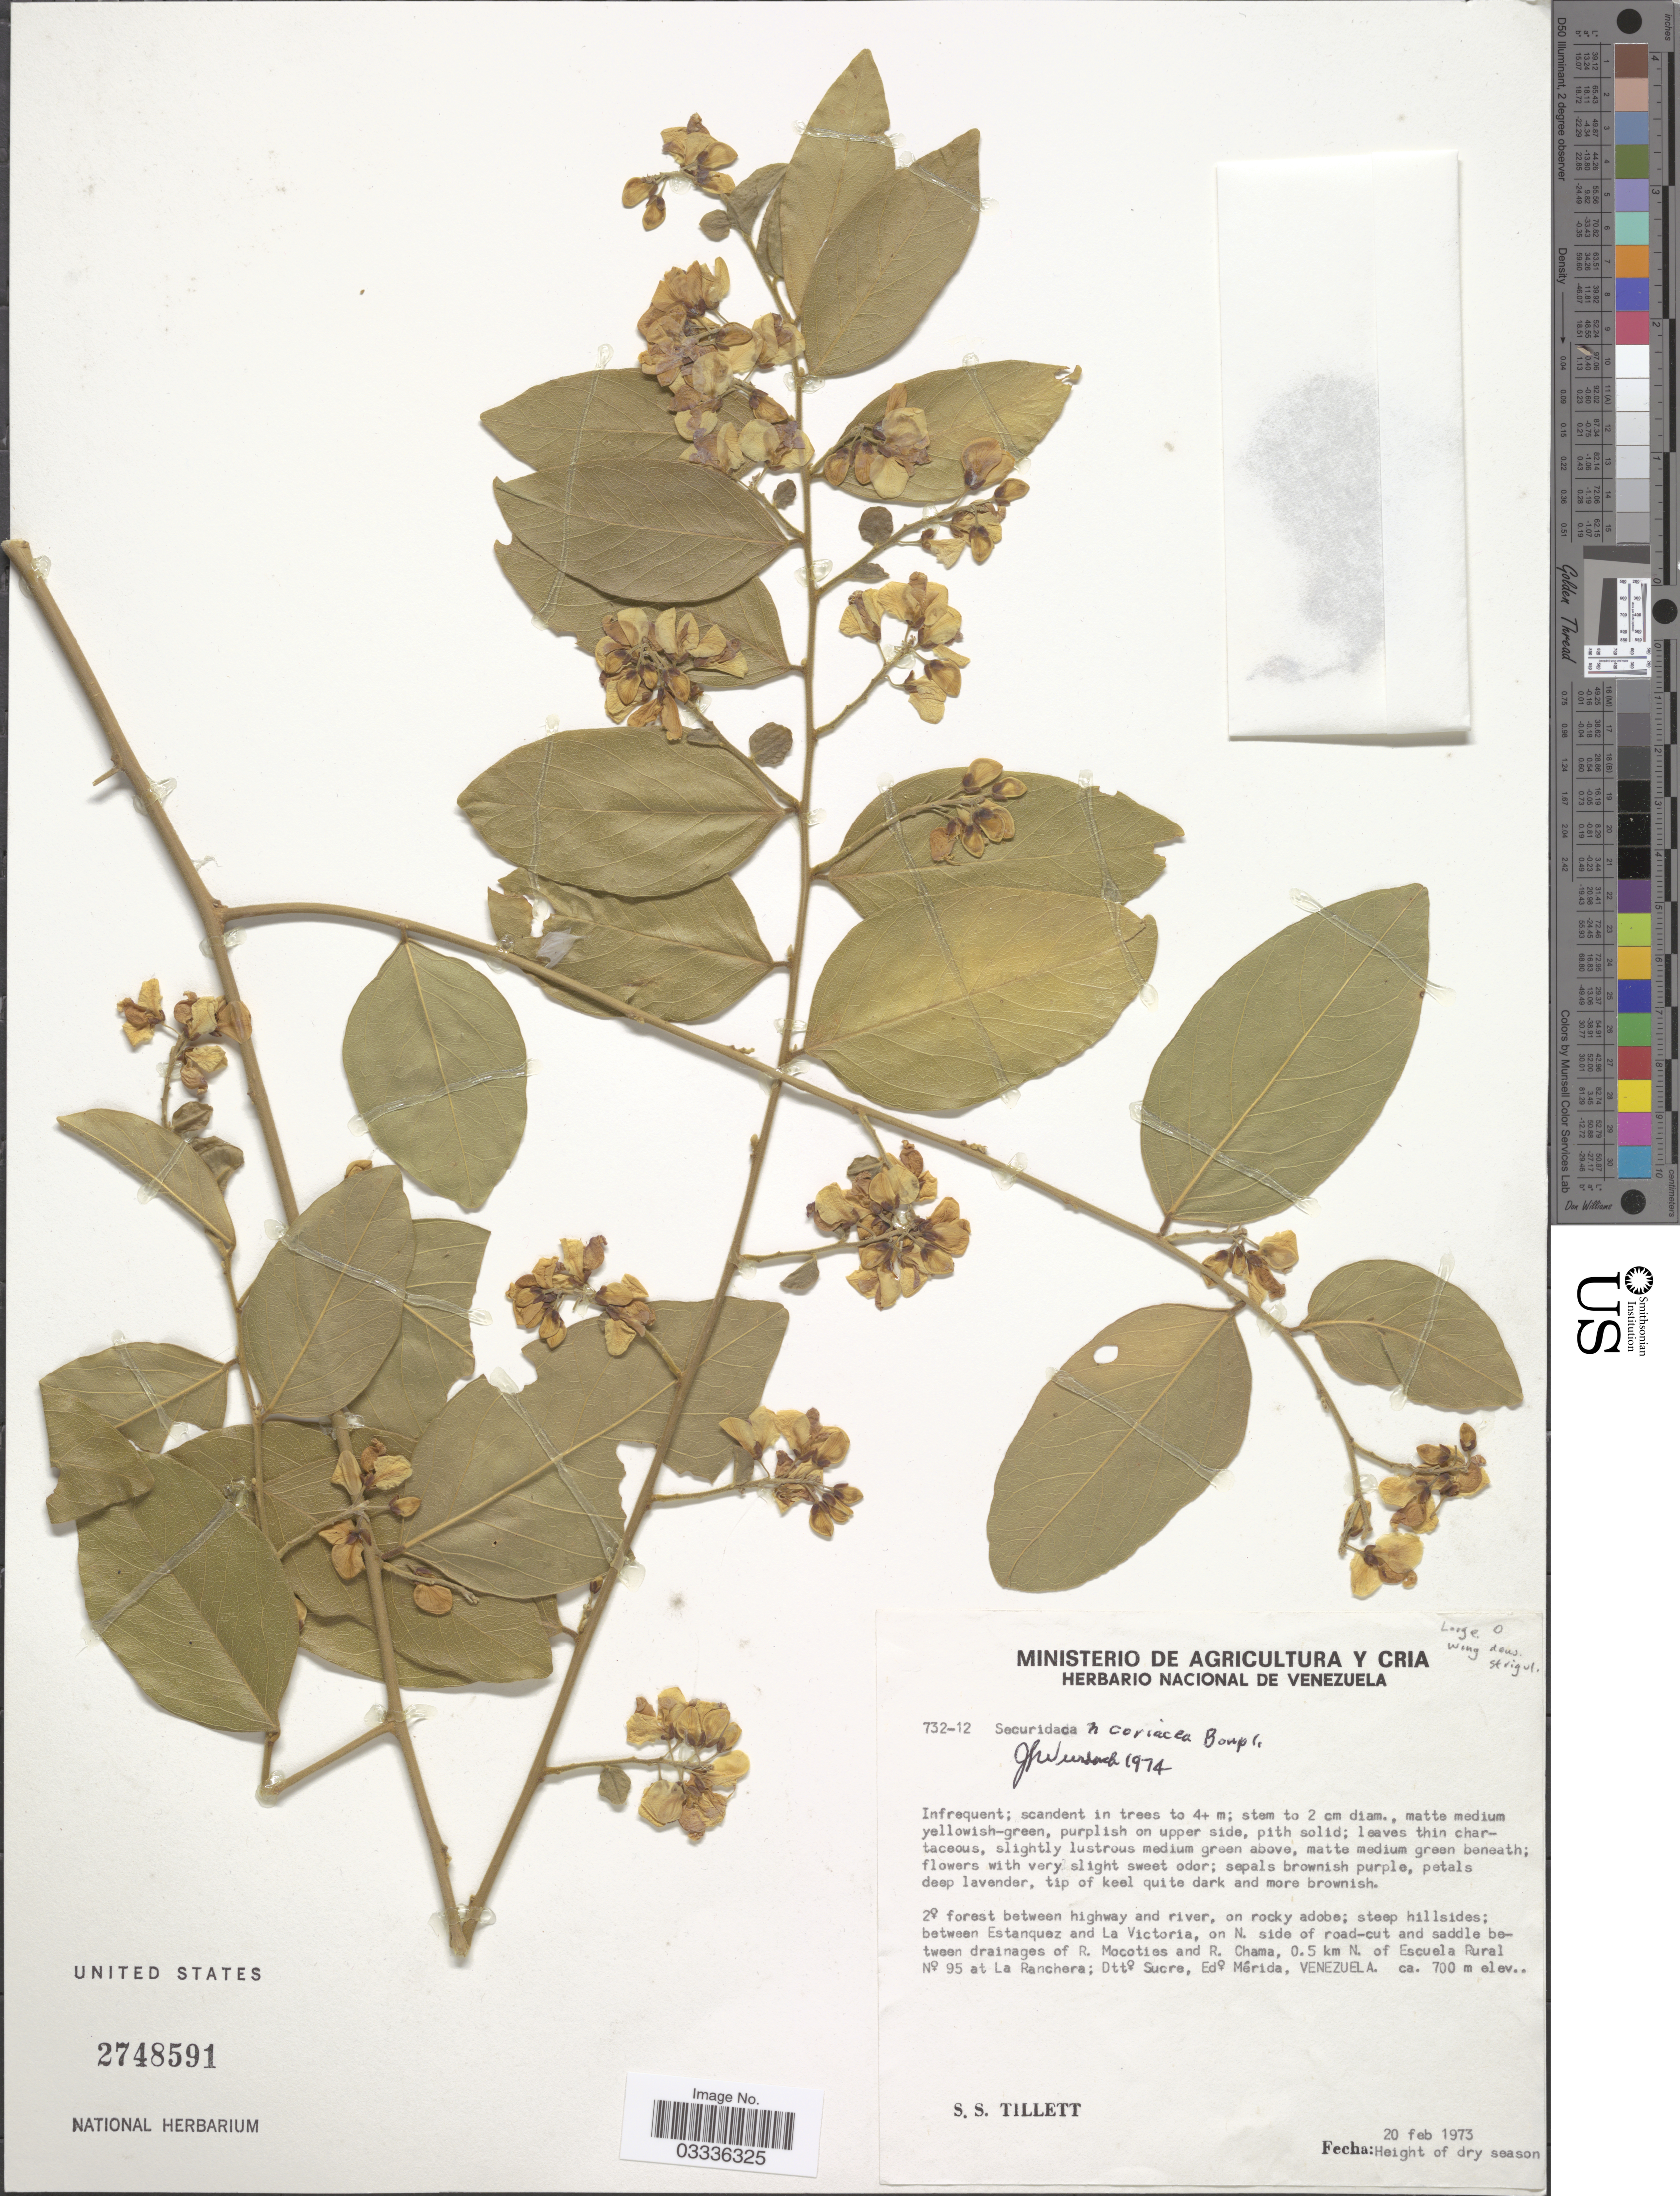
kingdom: Plantae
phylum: Tracheophyta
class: Magnoliopsida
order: Fabales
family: Polygalaceae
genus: Securidaca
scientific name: Securidaca coriacea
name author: Bonpl. ex Steud.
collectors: S. S. Tillett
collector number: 732-12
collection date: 1973-02-20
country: Venezuela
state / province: Mérida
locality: Escuela Rural et La Ranchera; Dtto Sucre.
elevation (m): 700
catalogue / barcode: US 2748591